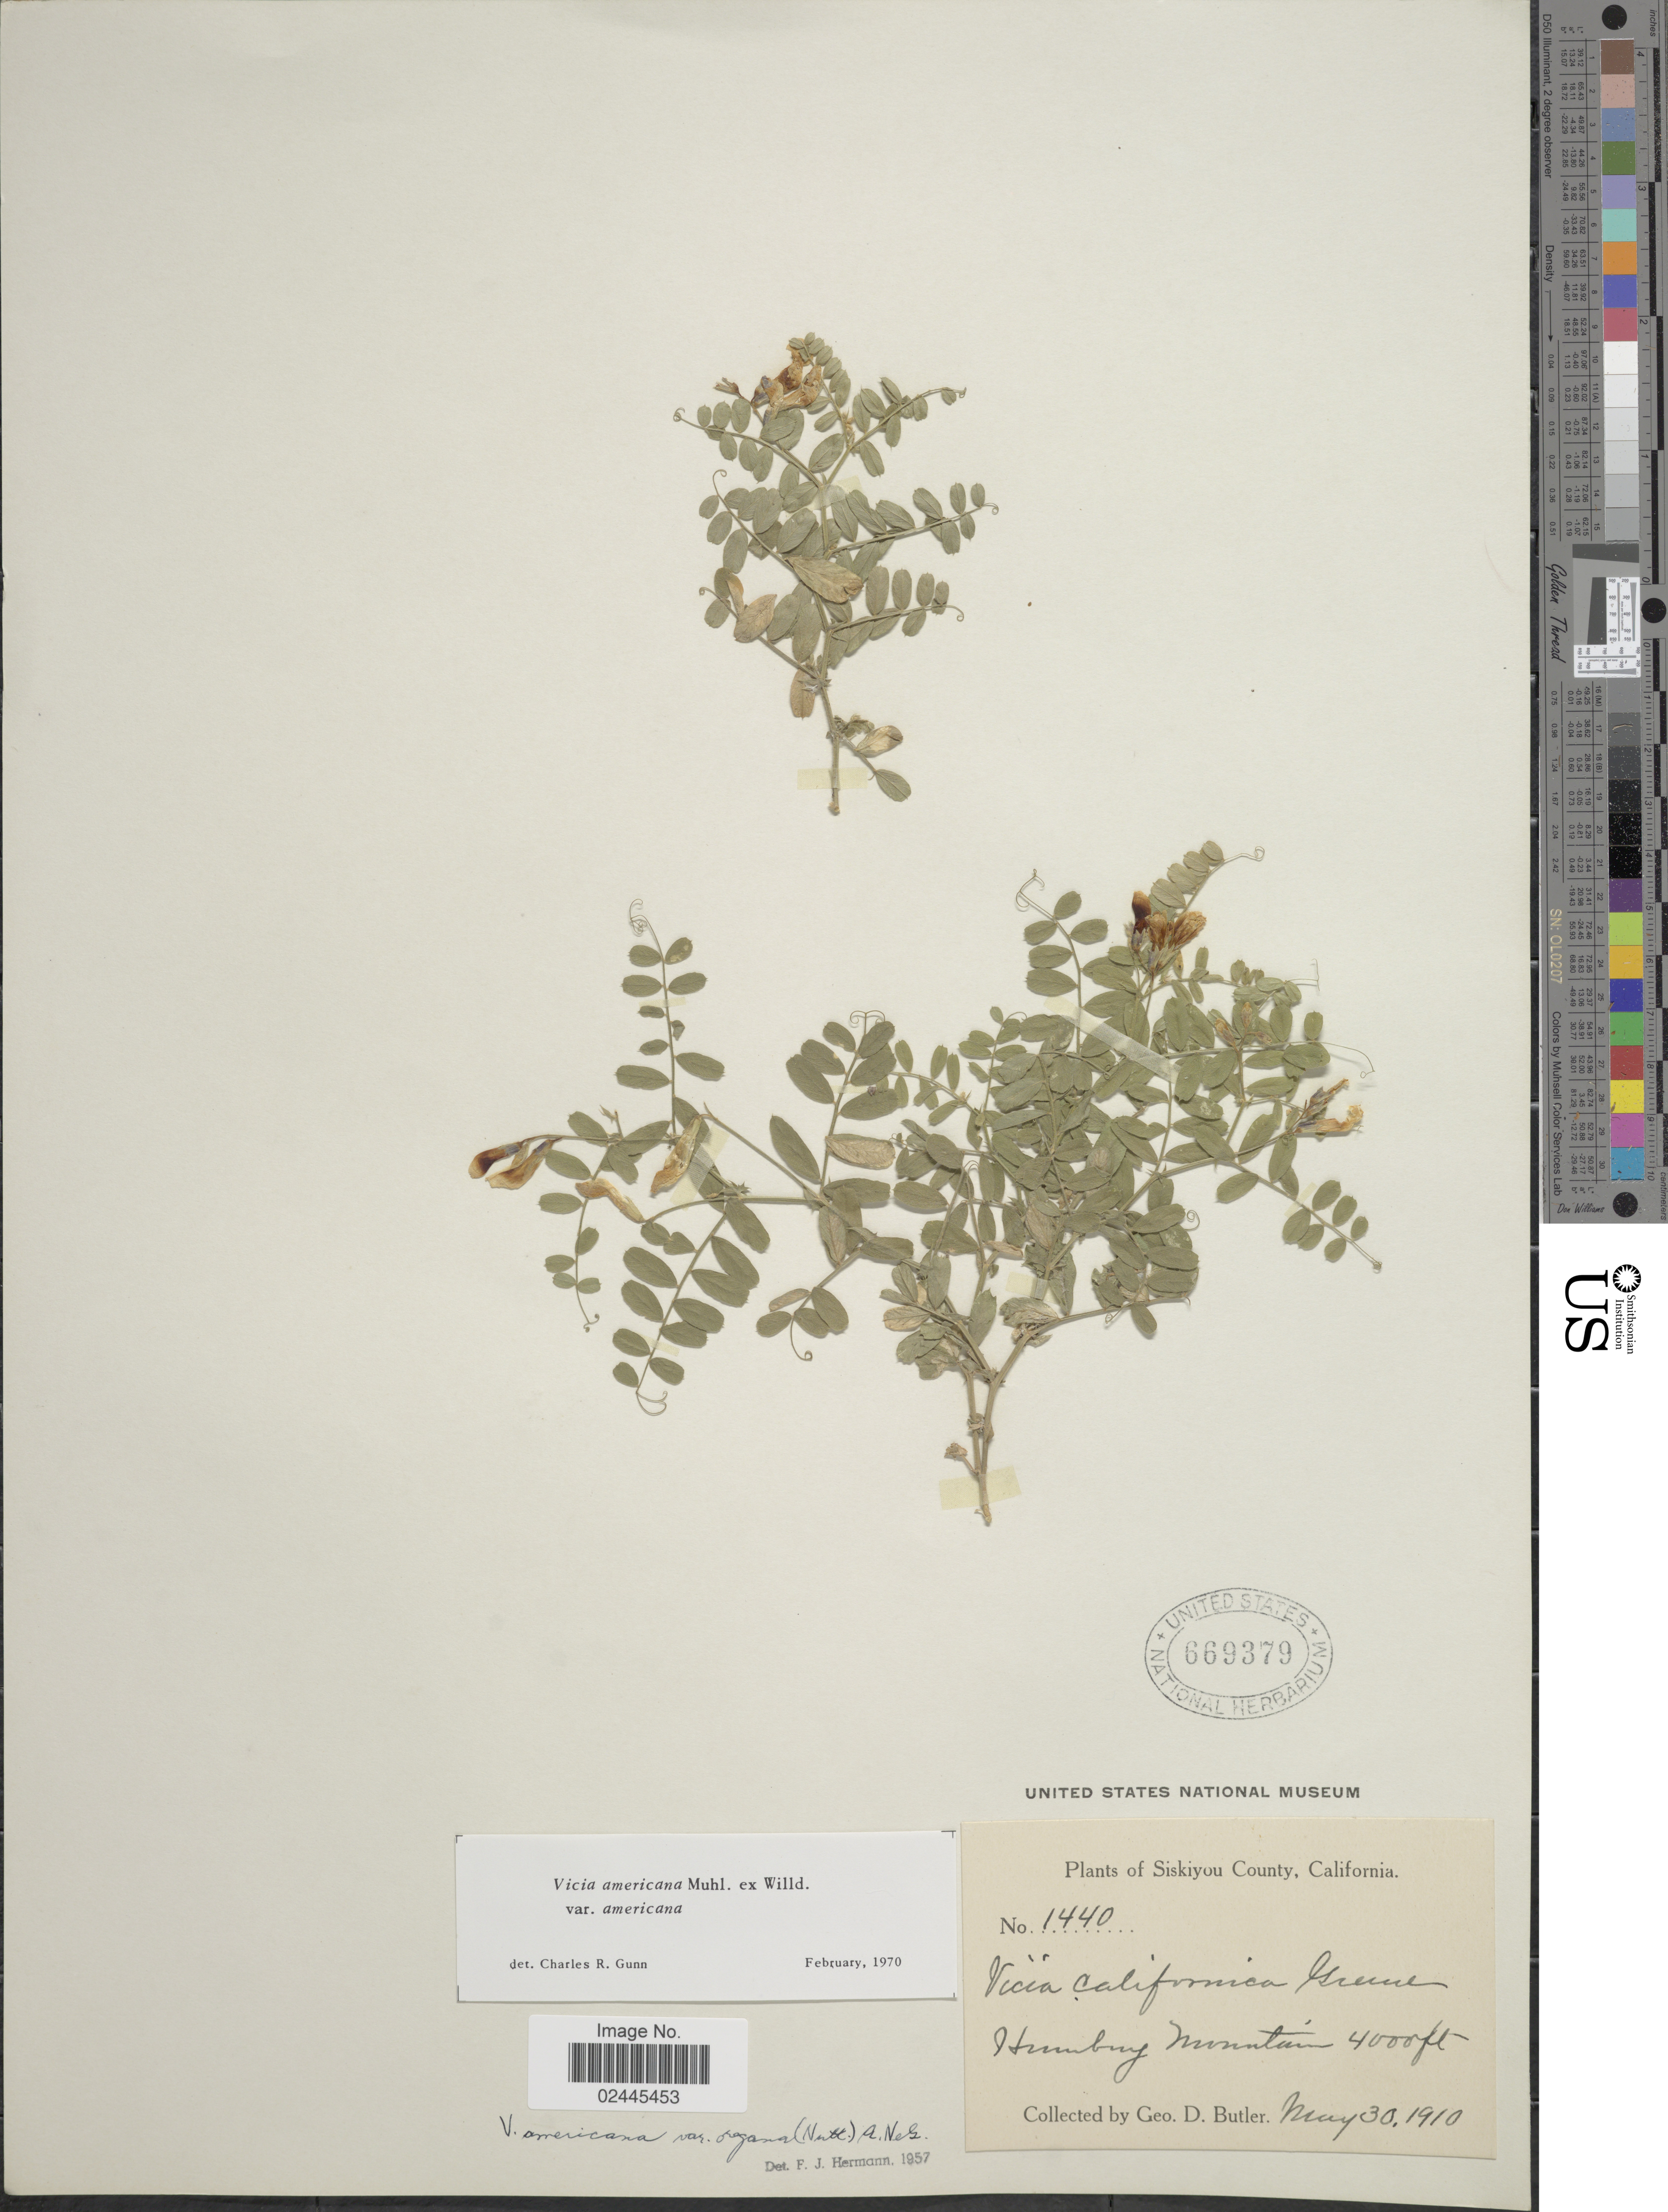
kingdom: Plantae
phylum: Tracheophyta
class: Magnoliopsida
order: Fabales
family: Fabaceae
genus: Vicia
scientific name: Vicia americana var. americana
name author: Muhl. ex Willd.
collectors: G. D. Butler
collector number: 1440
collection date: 1910-05-30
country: United States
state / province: California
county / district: Siskiyou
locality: Siskiyou County, California. Humbug Mountain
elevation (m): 1219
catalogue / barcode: US 669379